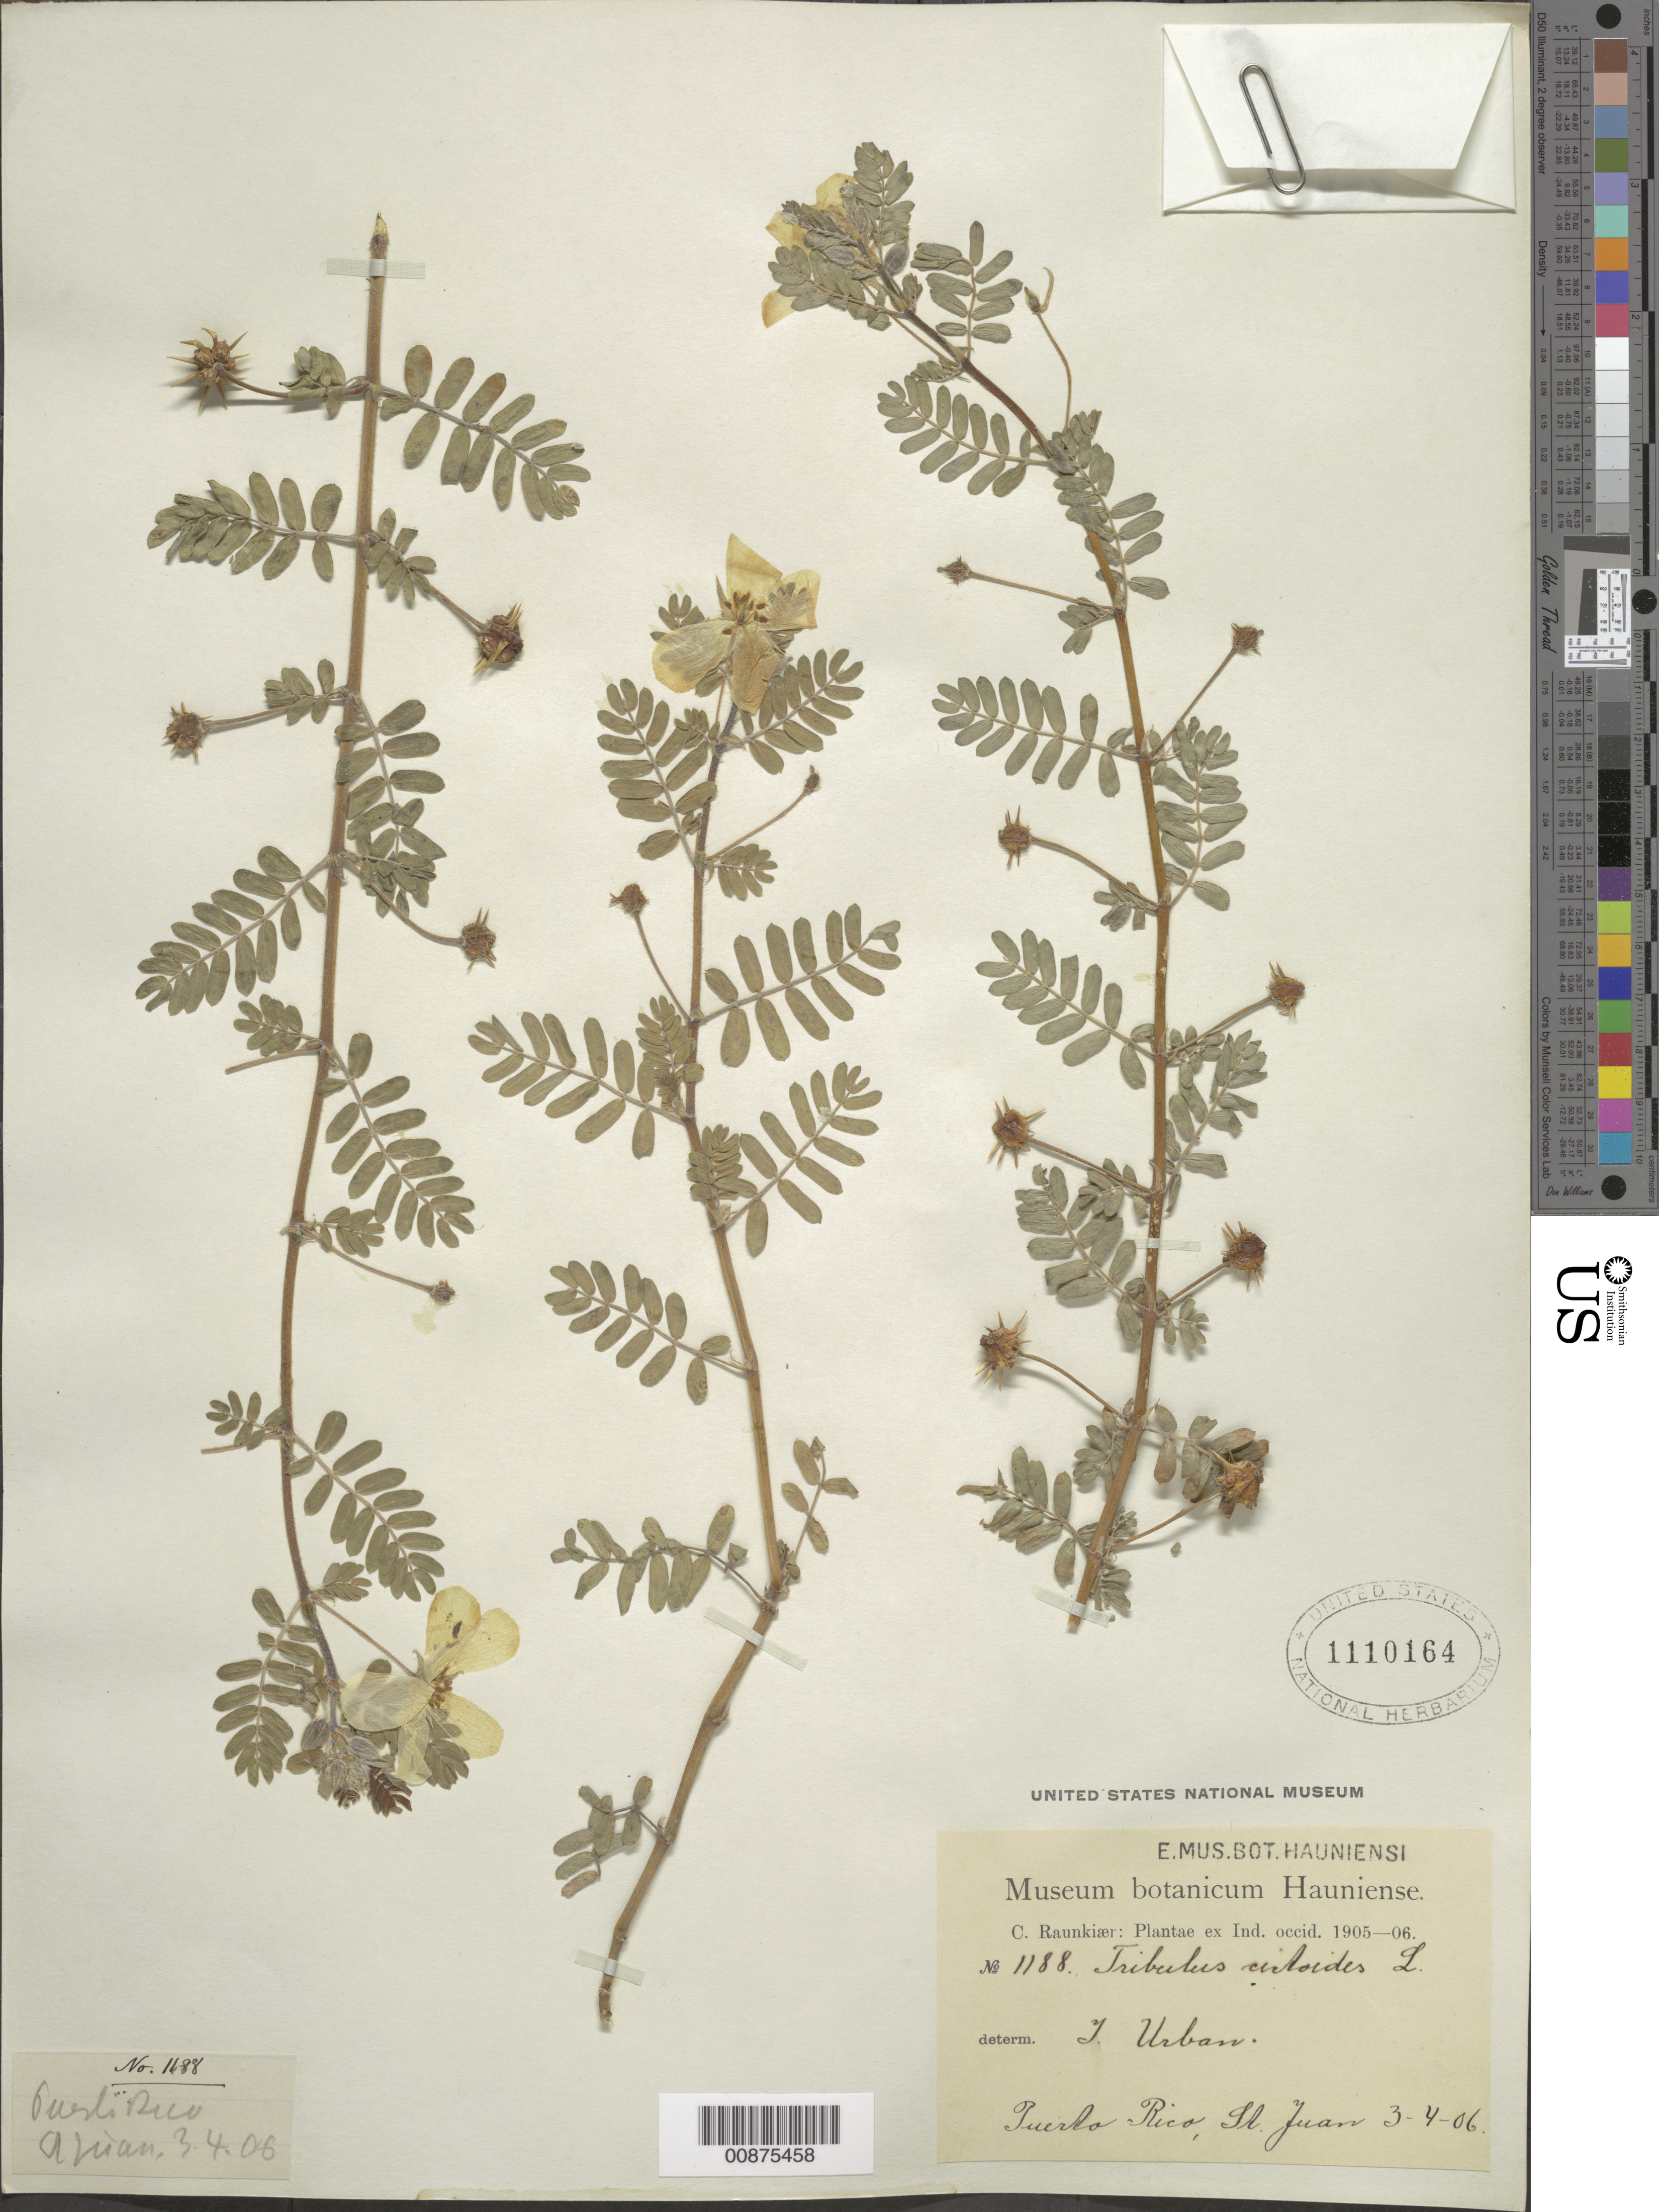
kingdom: Plantae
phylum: Tracheophyta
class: Magnoliopsida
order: Zygophyllales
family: Zygophyllaceae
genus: Tribulus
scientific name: Tribulus cistoides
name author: L.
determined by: Urban, Ignatz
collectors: C. Raunkier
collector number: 1188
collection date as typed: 03 Apr 1906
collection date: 1906-04-03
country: Puerto Rico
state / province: San Juan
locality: St. Juan.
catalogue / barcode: US 1110164